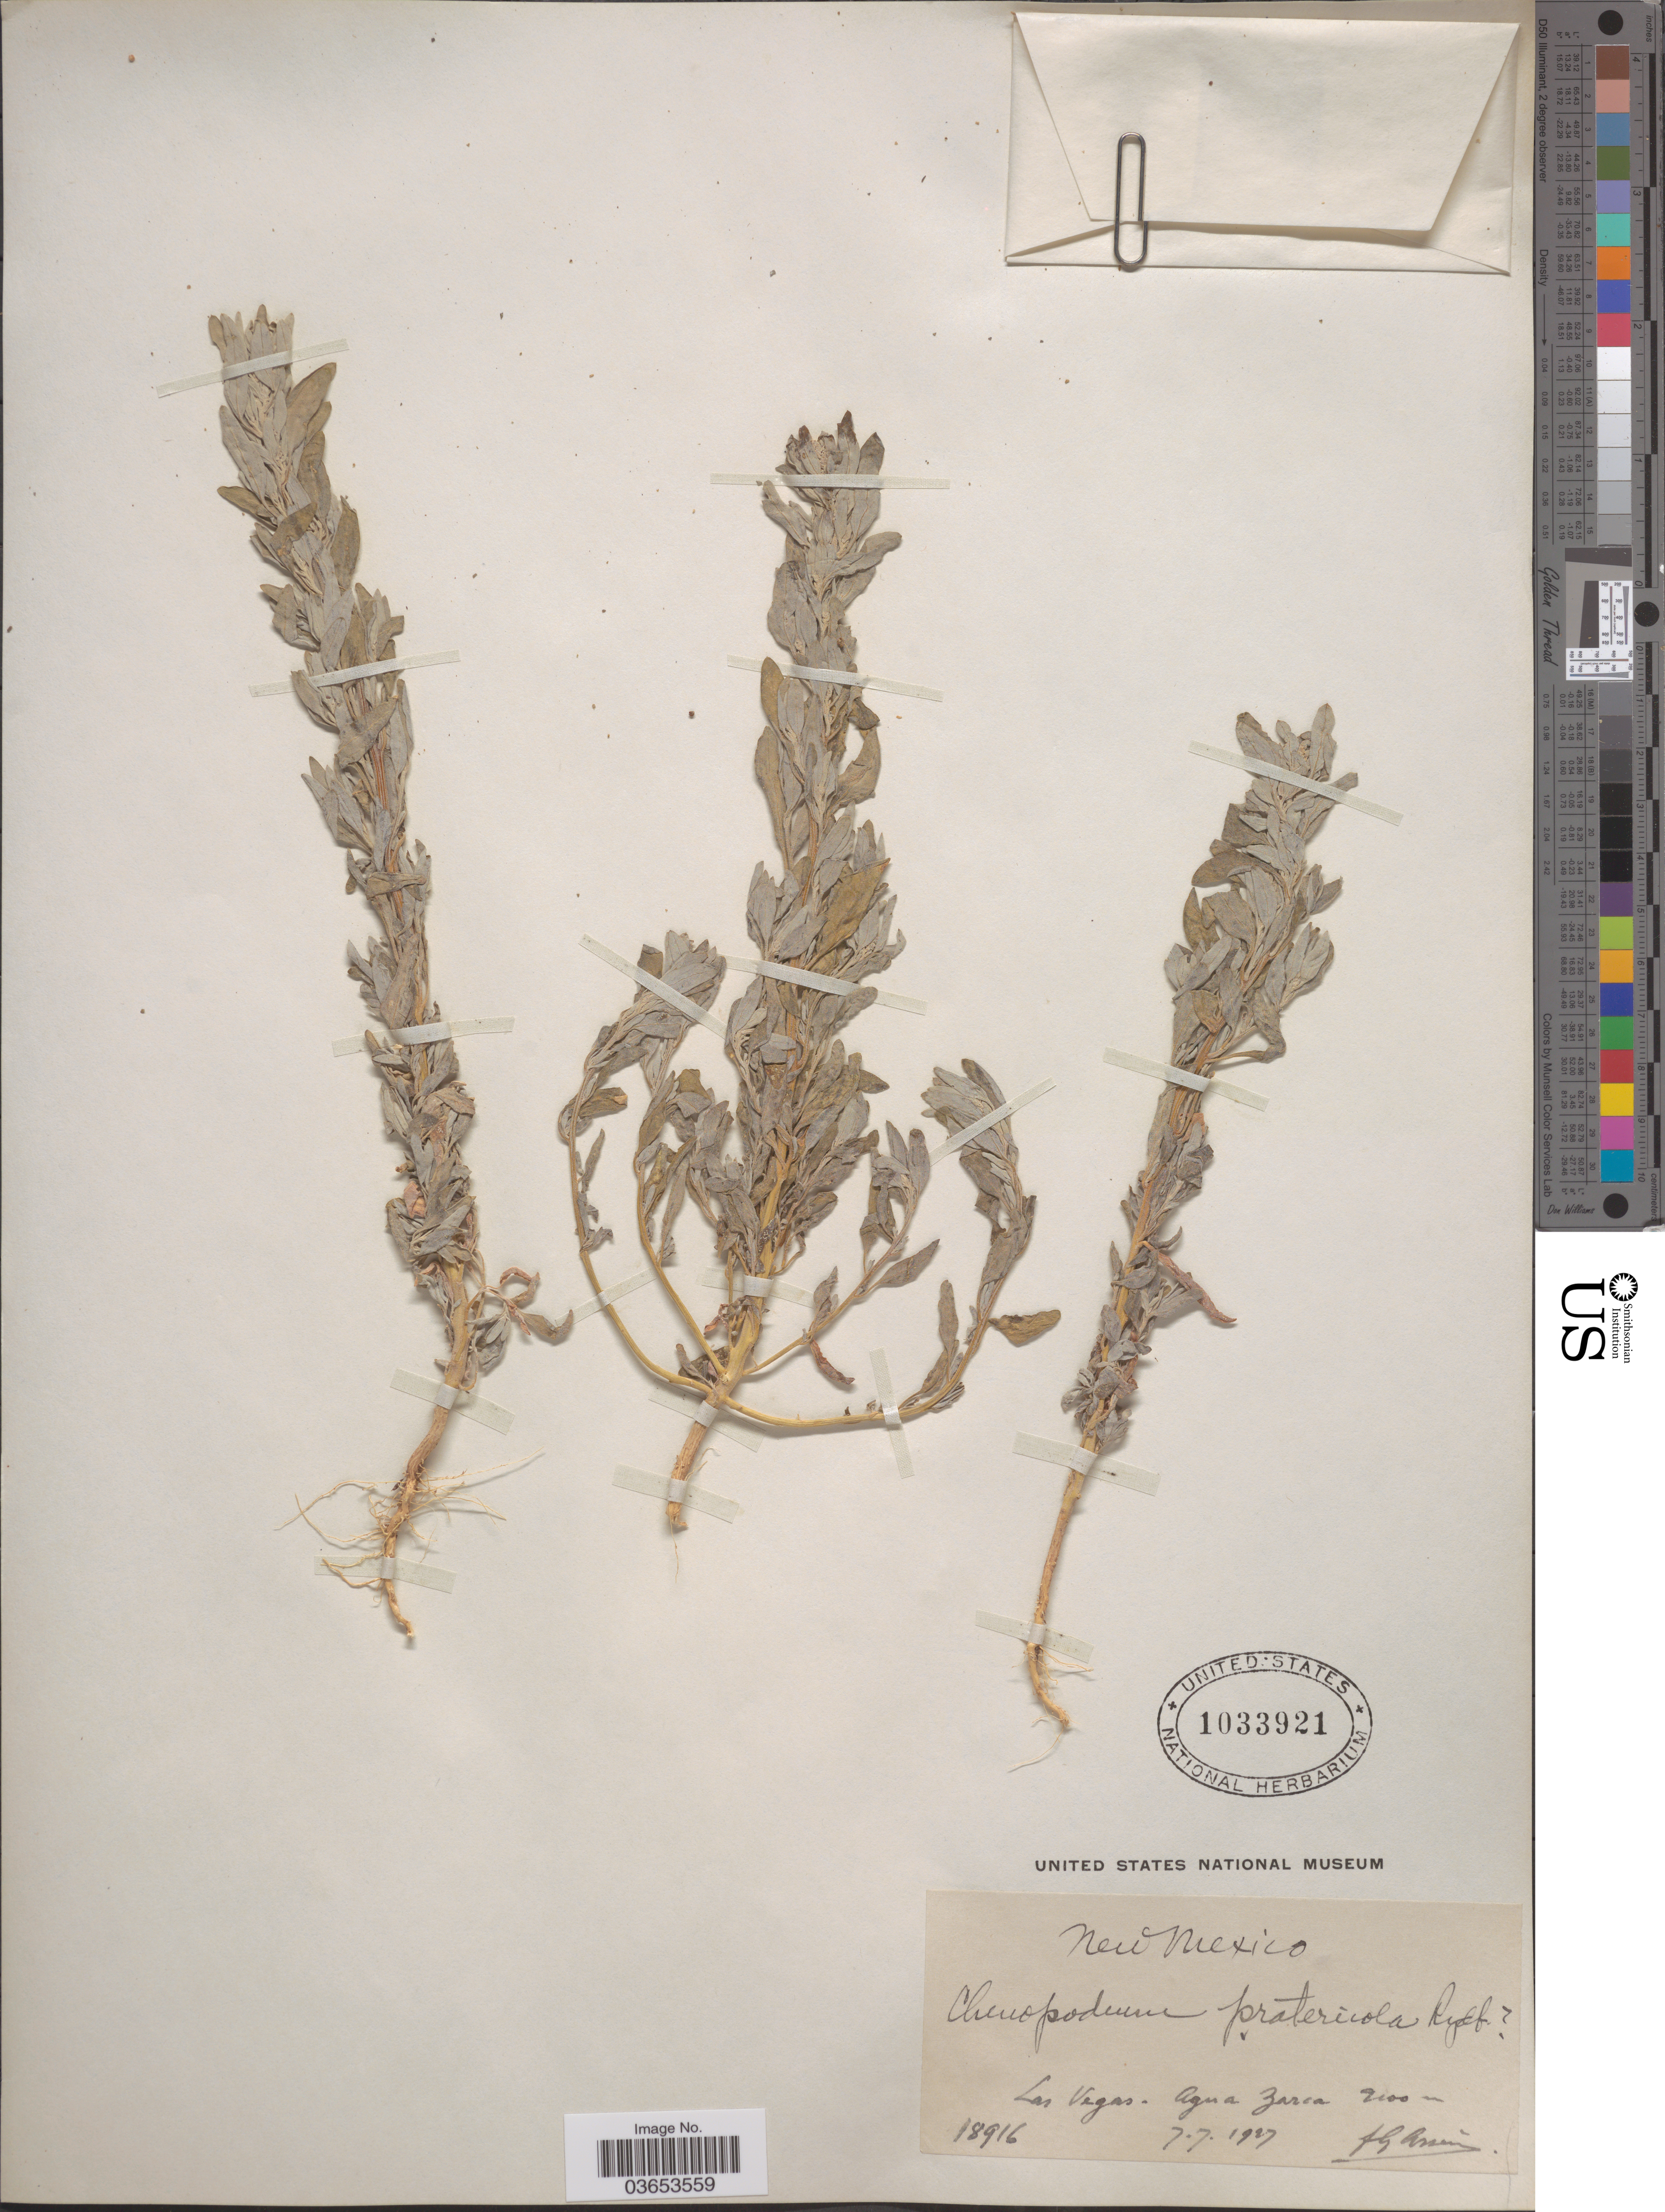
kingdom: Plantae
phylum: Tracheophyta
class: Magnoliopsida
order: Caryophyllales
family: Amaranthaceae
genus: Chenopodium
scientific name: Chenopodium leptophyllum var. leptophylloides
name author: (Murr) Thell. & Aellen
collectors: F. Arsène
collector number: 18916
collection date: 1927-07-07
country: United States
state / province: New Mexico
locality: Las Vegas Agua Zarca.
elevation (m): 2100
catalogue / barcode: US 1033921